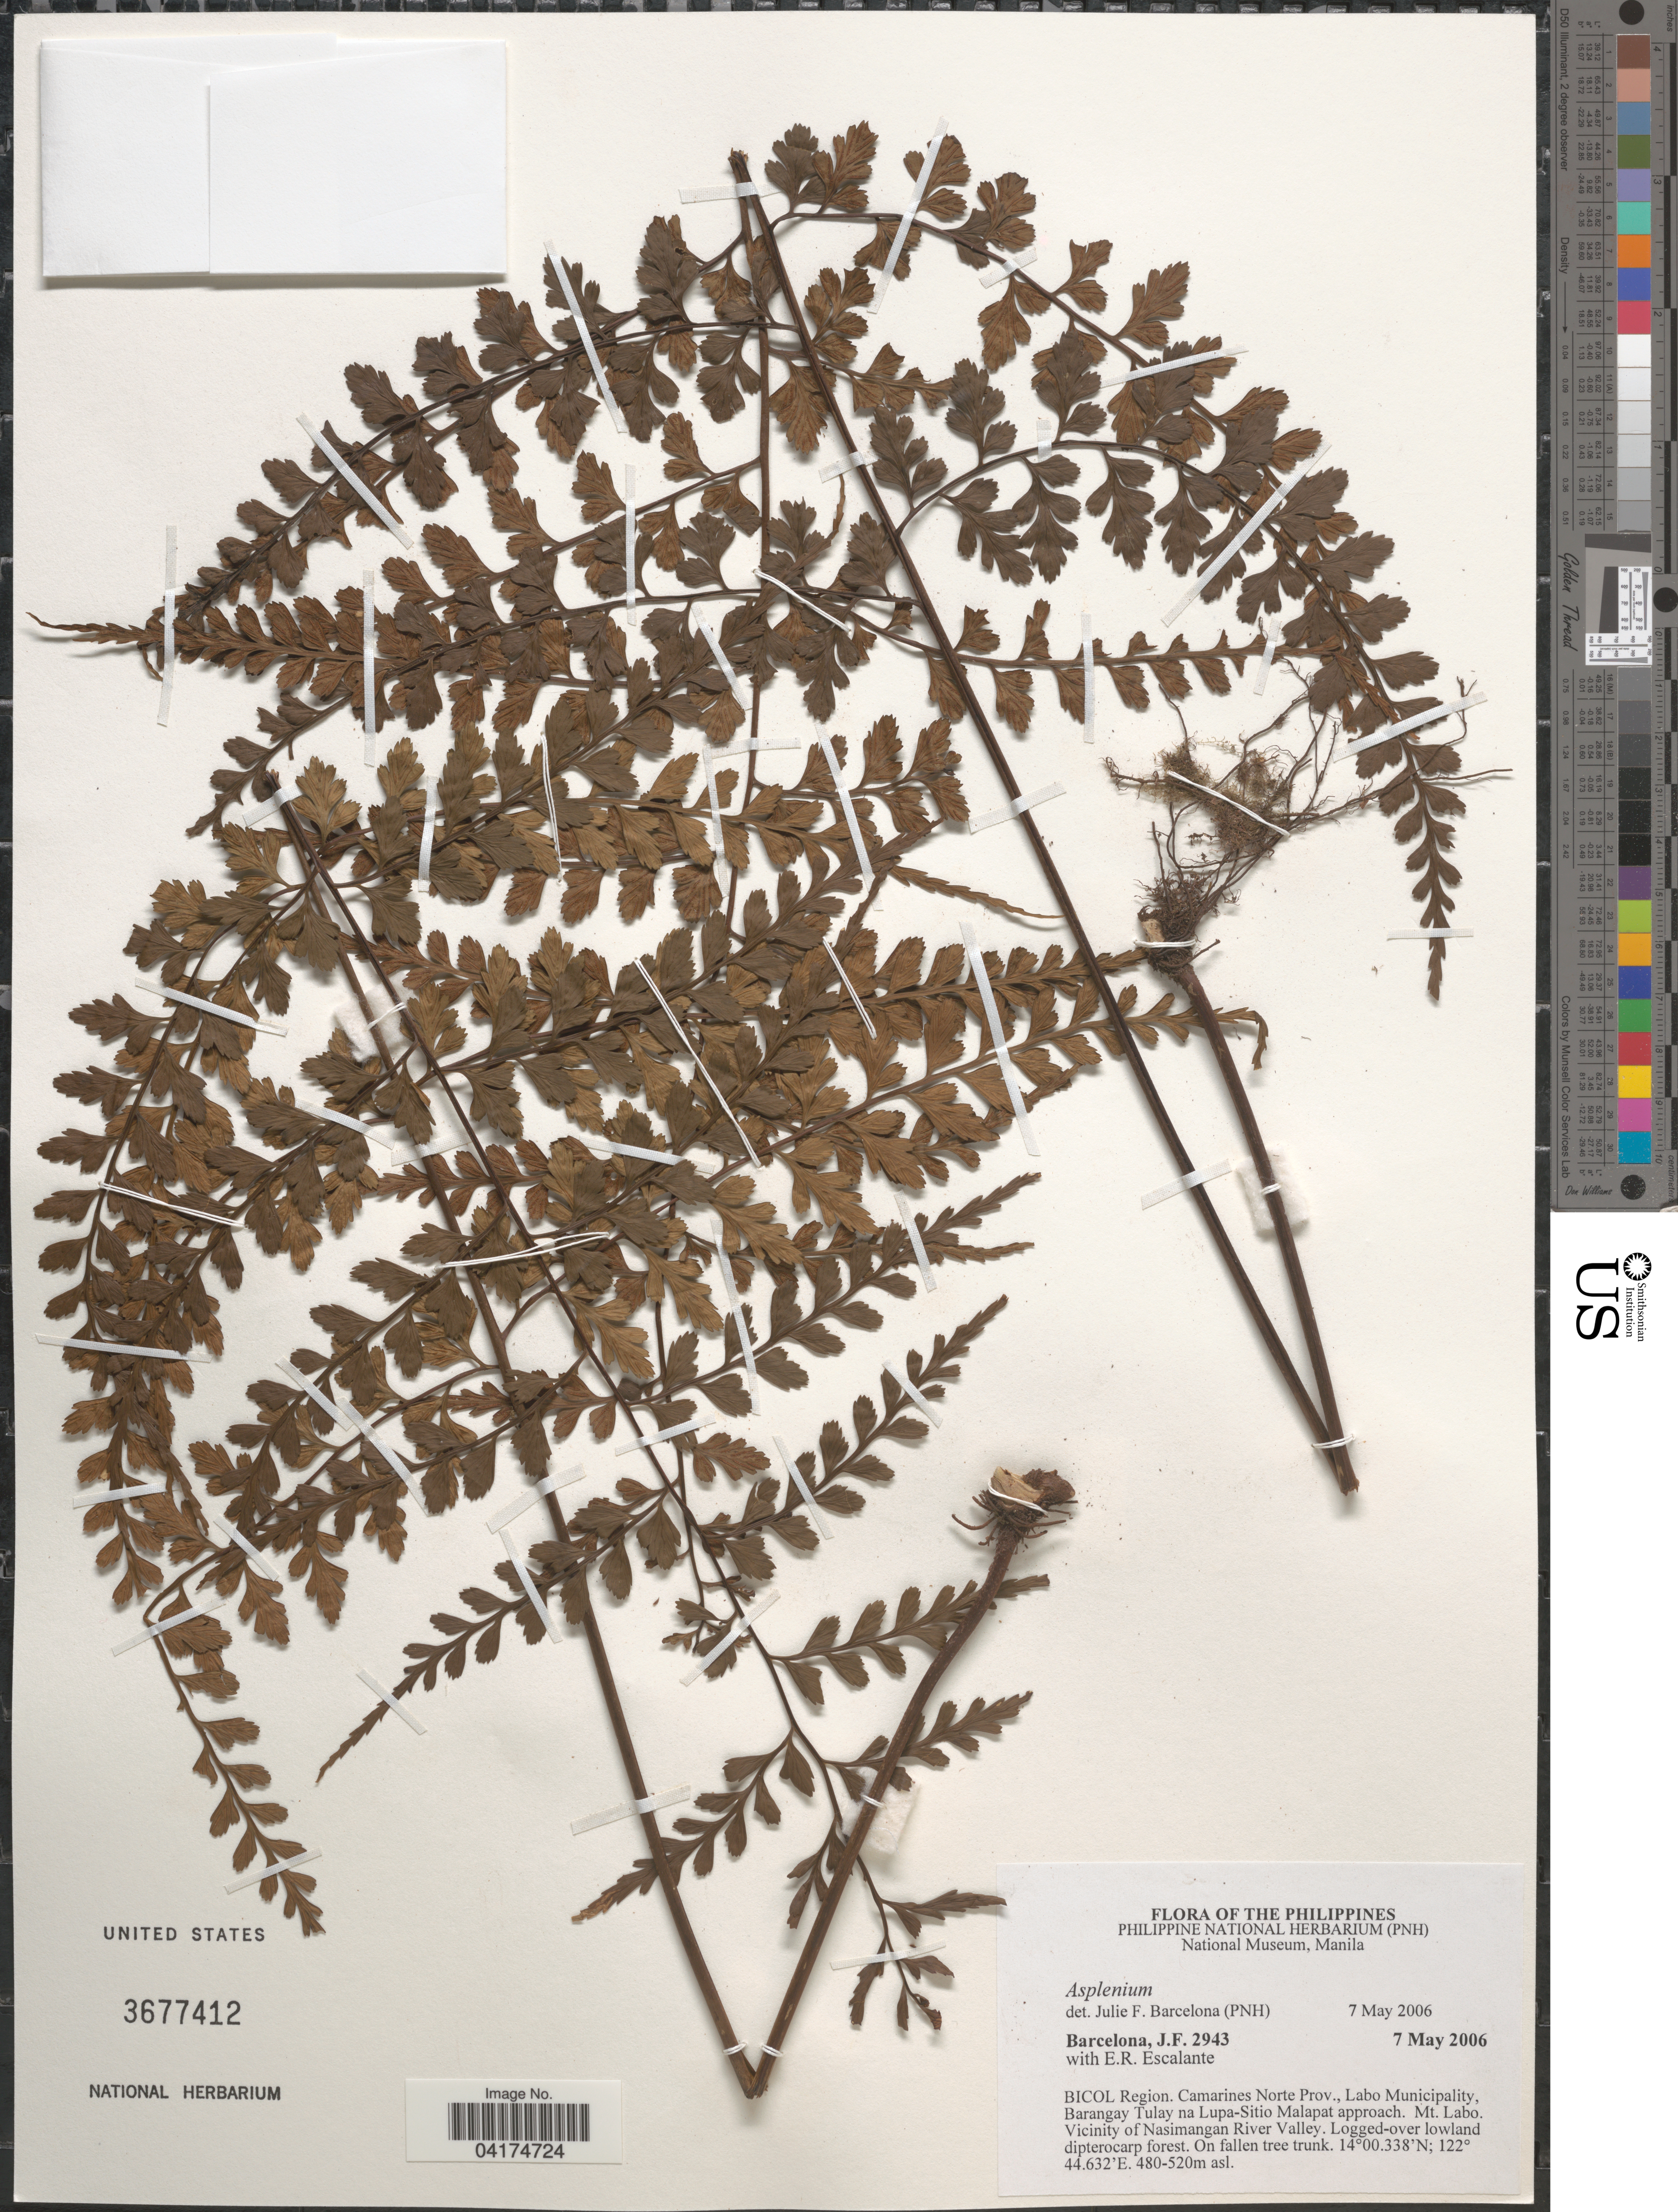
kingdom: Plantae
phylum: Tracheophyta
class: Polypodiopsida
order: Polypodiales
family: Aspleniaceae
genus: Asplenium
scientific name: Asplenium sp.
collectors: J. F. Barcelona & E. Escalante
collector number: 2943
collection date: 2006-05-07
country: Philippines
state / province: Bicol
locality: BICOL Region. Camarines Norte Prov., Labo Municipality, Barangay Tulay na Lupa-Sitio Malapat approach. Mt. Labo. Vicinity of Nasimangan River Valley.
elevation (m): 480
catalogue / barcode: US 3677412